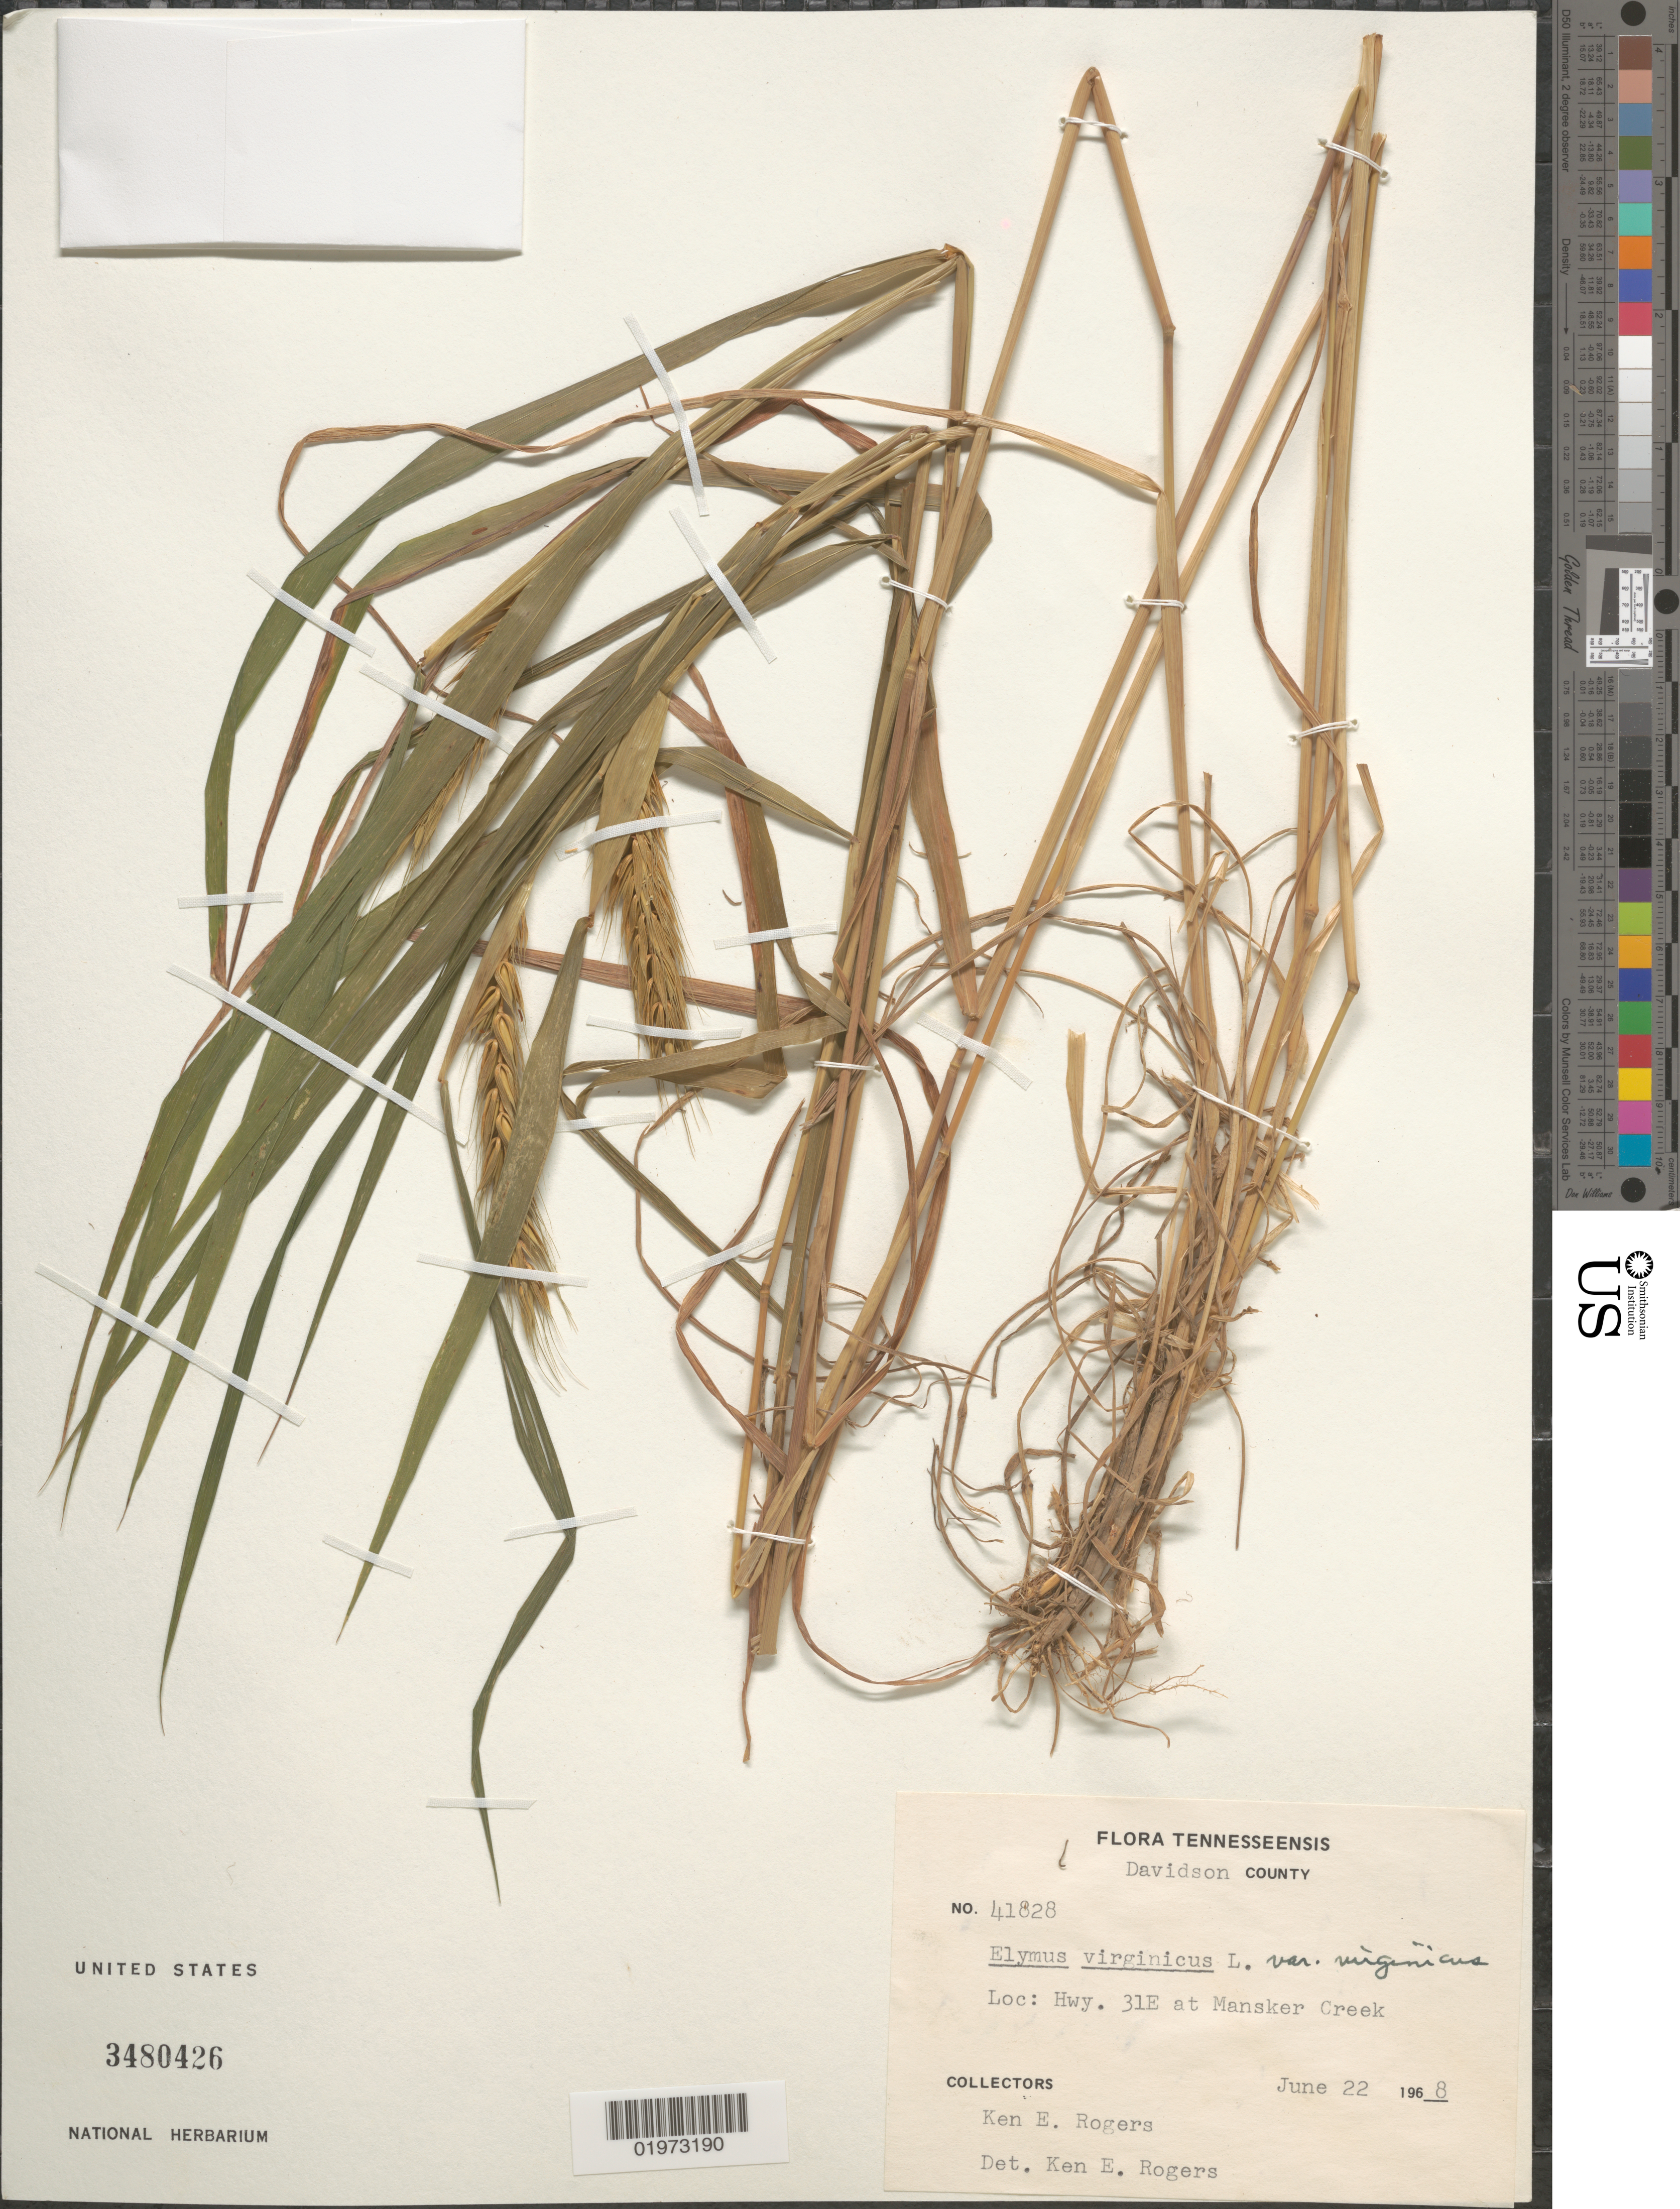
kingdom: Plantae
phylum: Tracheophyta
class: Liliopsida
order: Poales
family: Poaceae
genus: Elymus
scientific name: Elymus virginicus var. virginicus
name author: L.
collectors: K. Rogers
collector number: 41828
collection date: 1968-06-22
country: United States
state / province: Tennessee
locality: Tennesseensis. Davidson County. Hwy. 31E at Mansker Creek.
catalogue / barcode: US 3480426